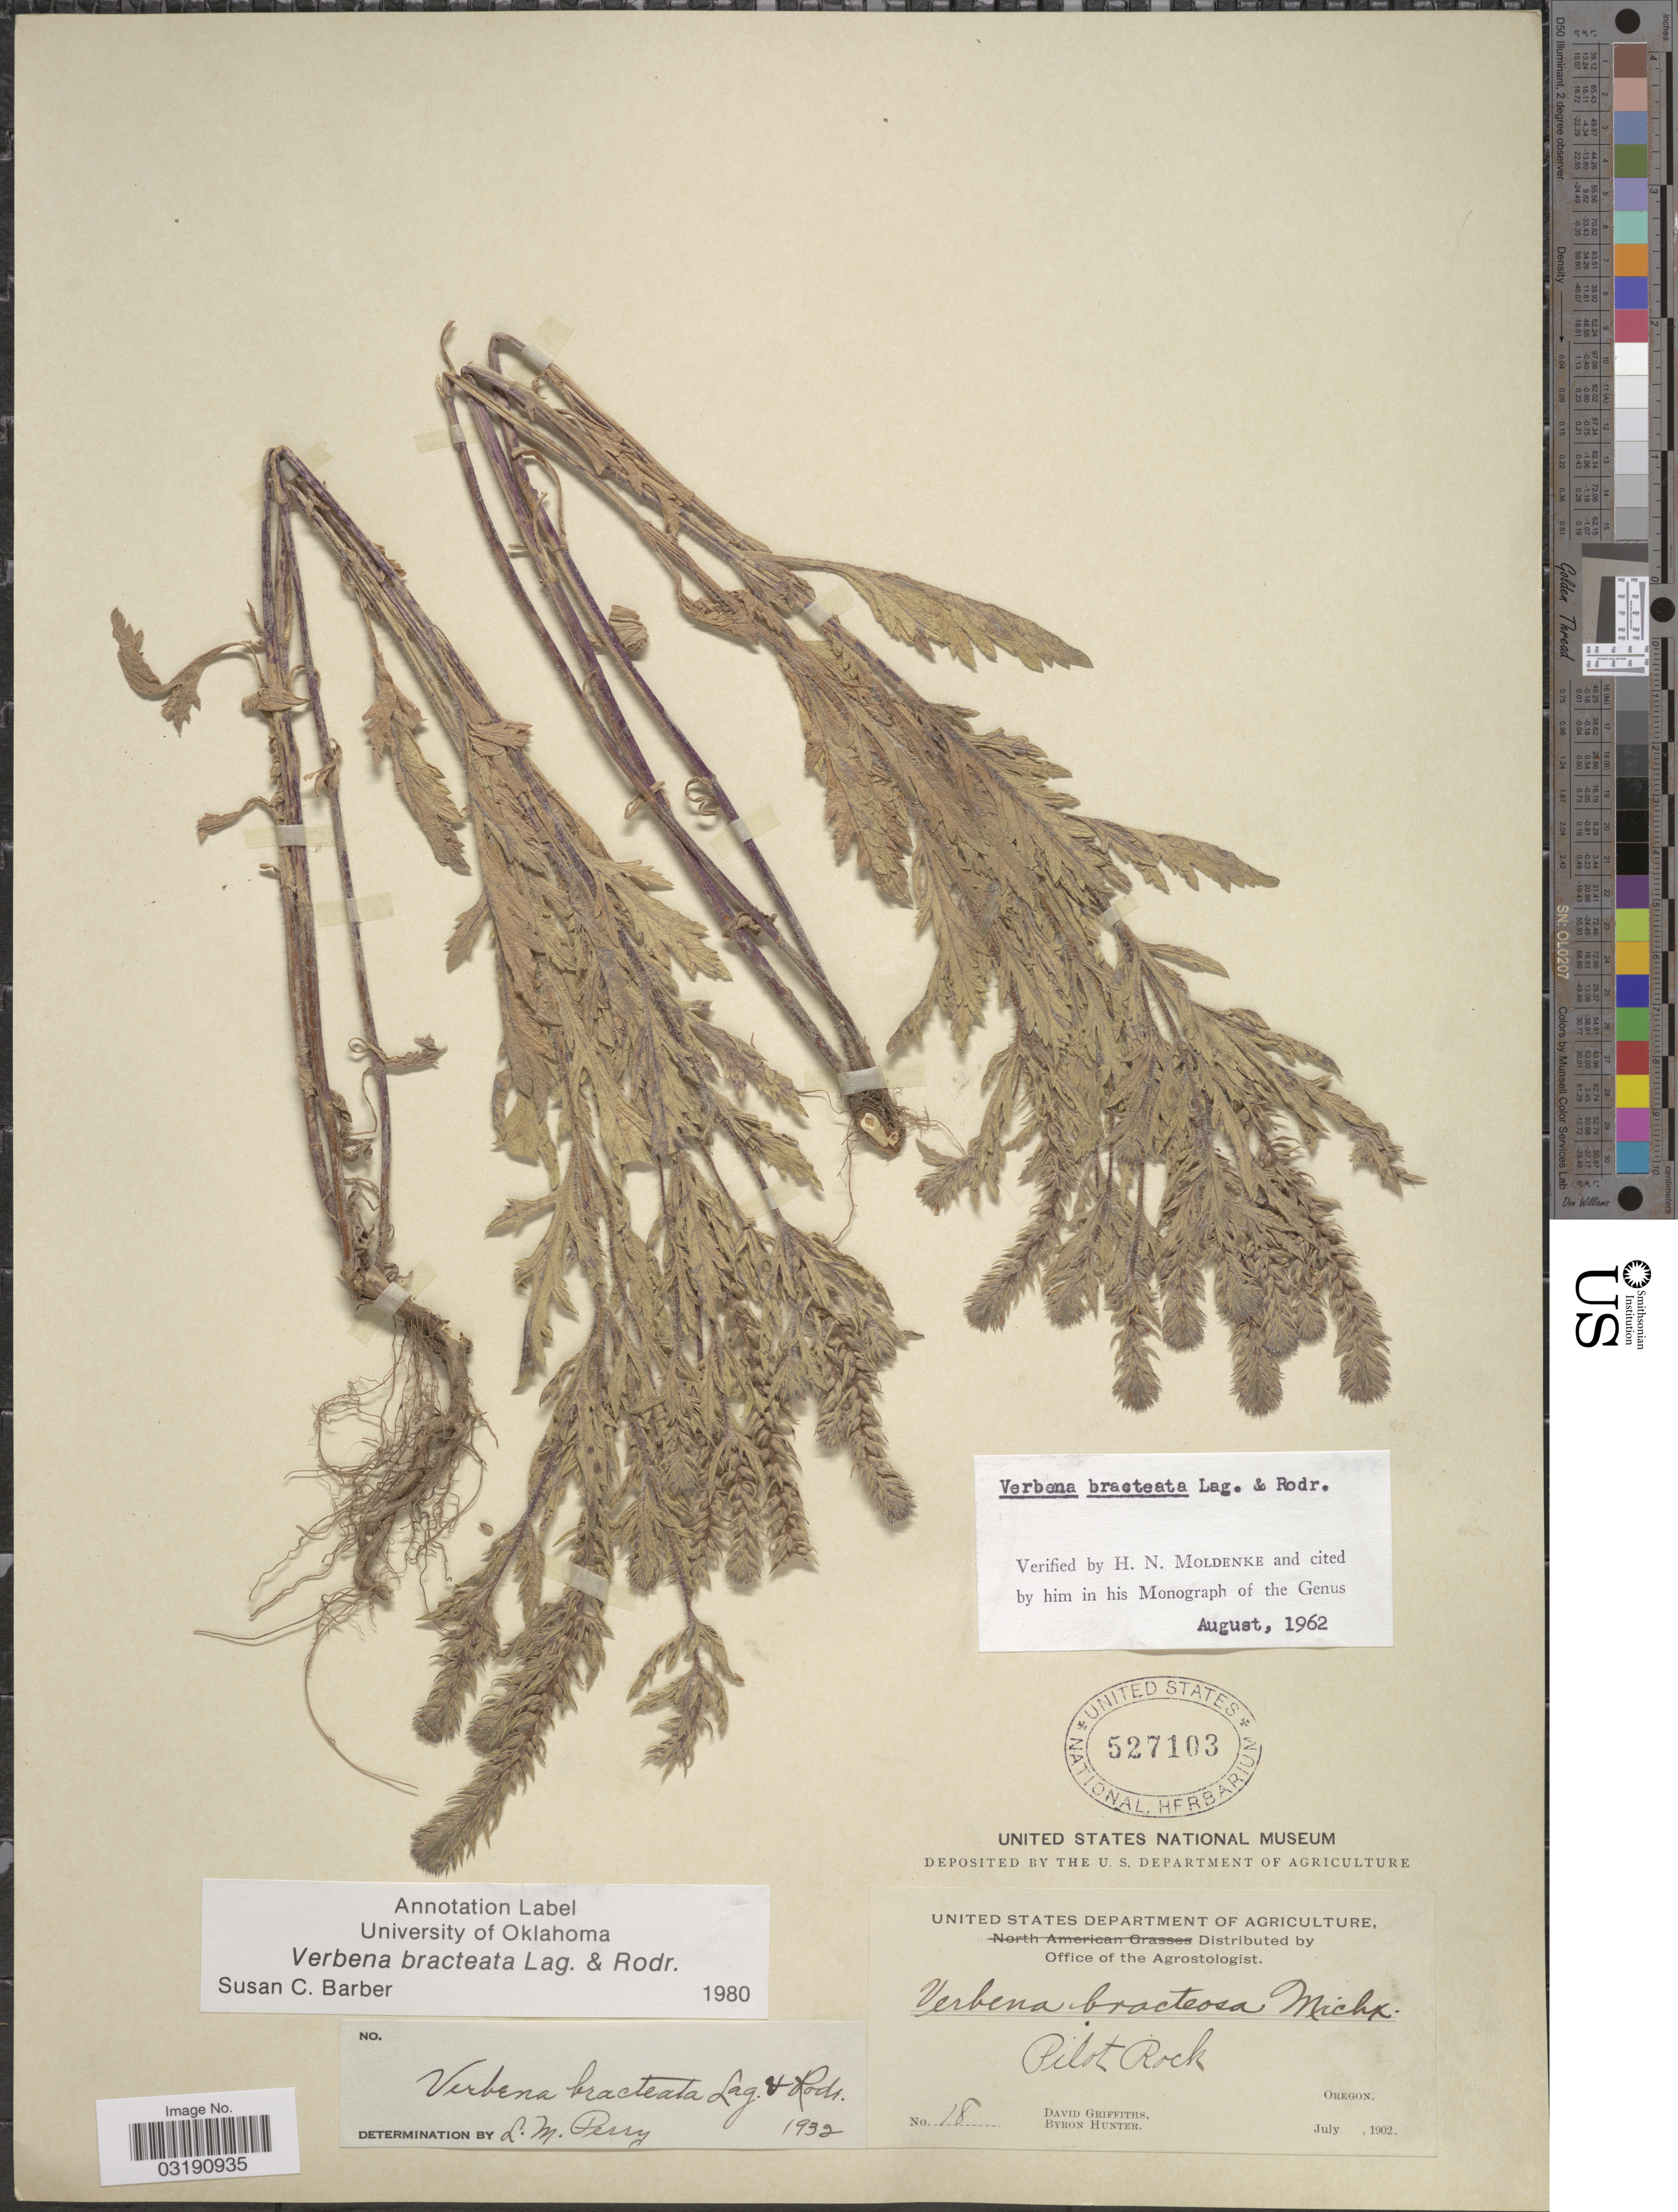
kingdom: Plantae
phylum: Tracheophyta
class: Magnoliopsida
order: Lamiales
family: Verbenaceae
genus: Verbena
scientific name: Verbena bracteata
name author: Cav. ex Lag. & Rodr.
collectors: D. Griffiths & B. Hunter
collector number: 18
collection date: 1902-07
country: United States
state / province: Oregon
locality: Pilot Rock.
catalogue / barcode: US 527103